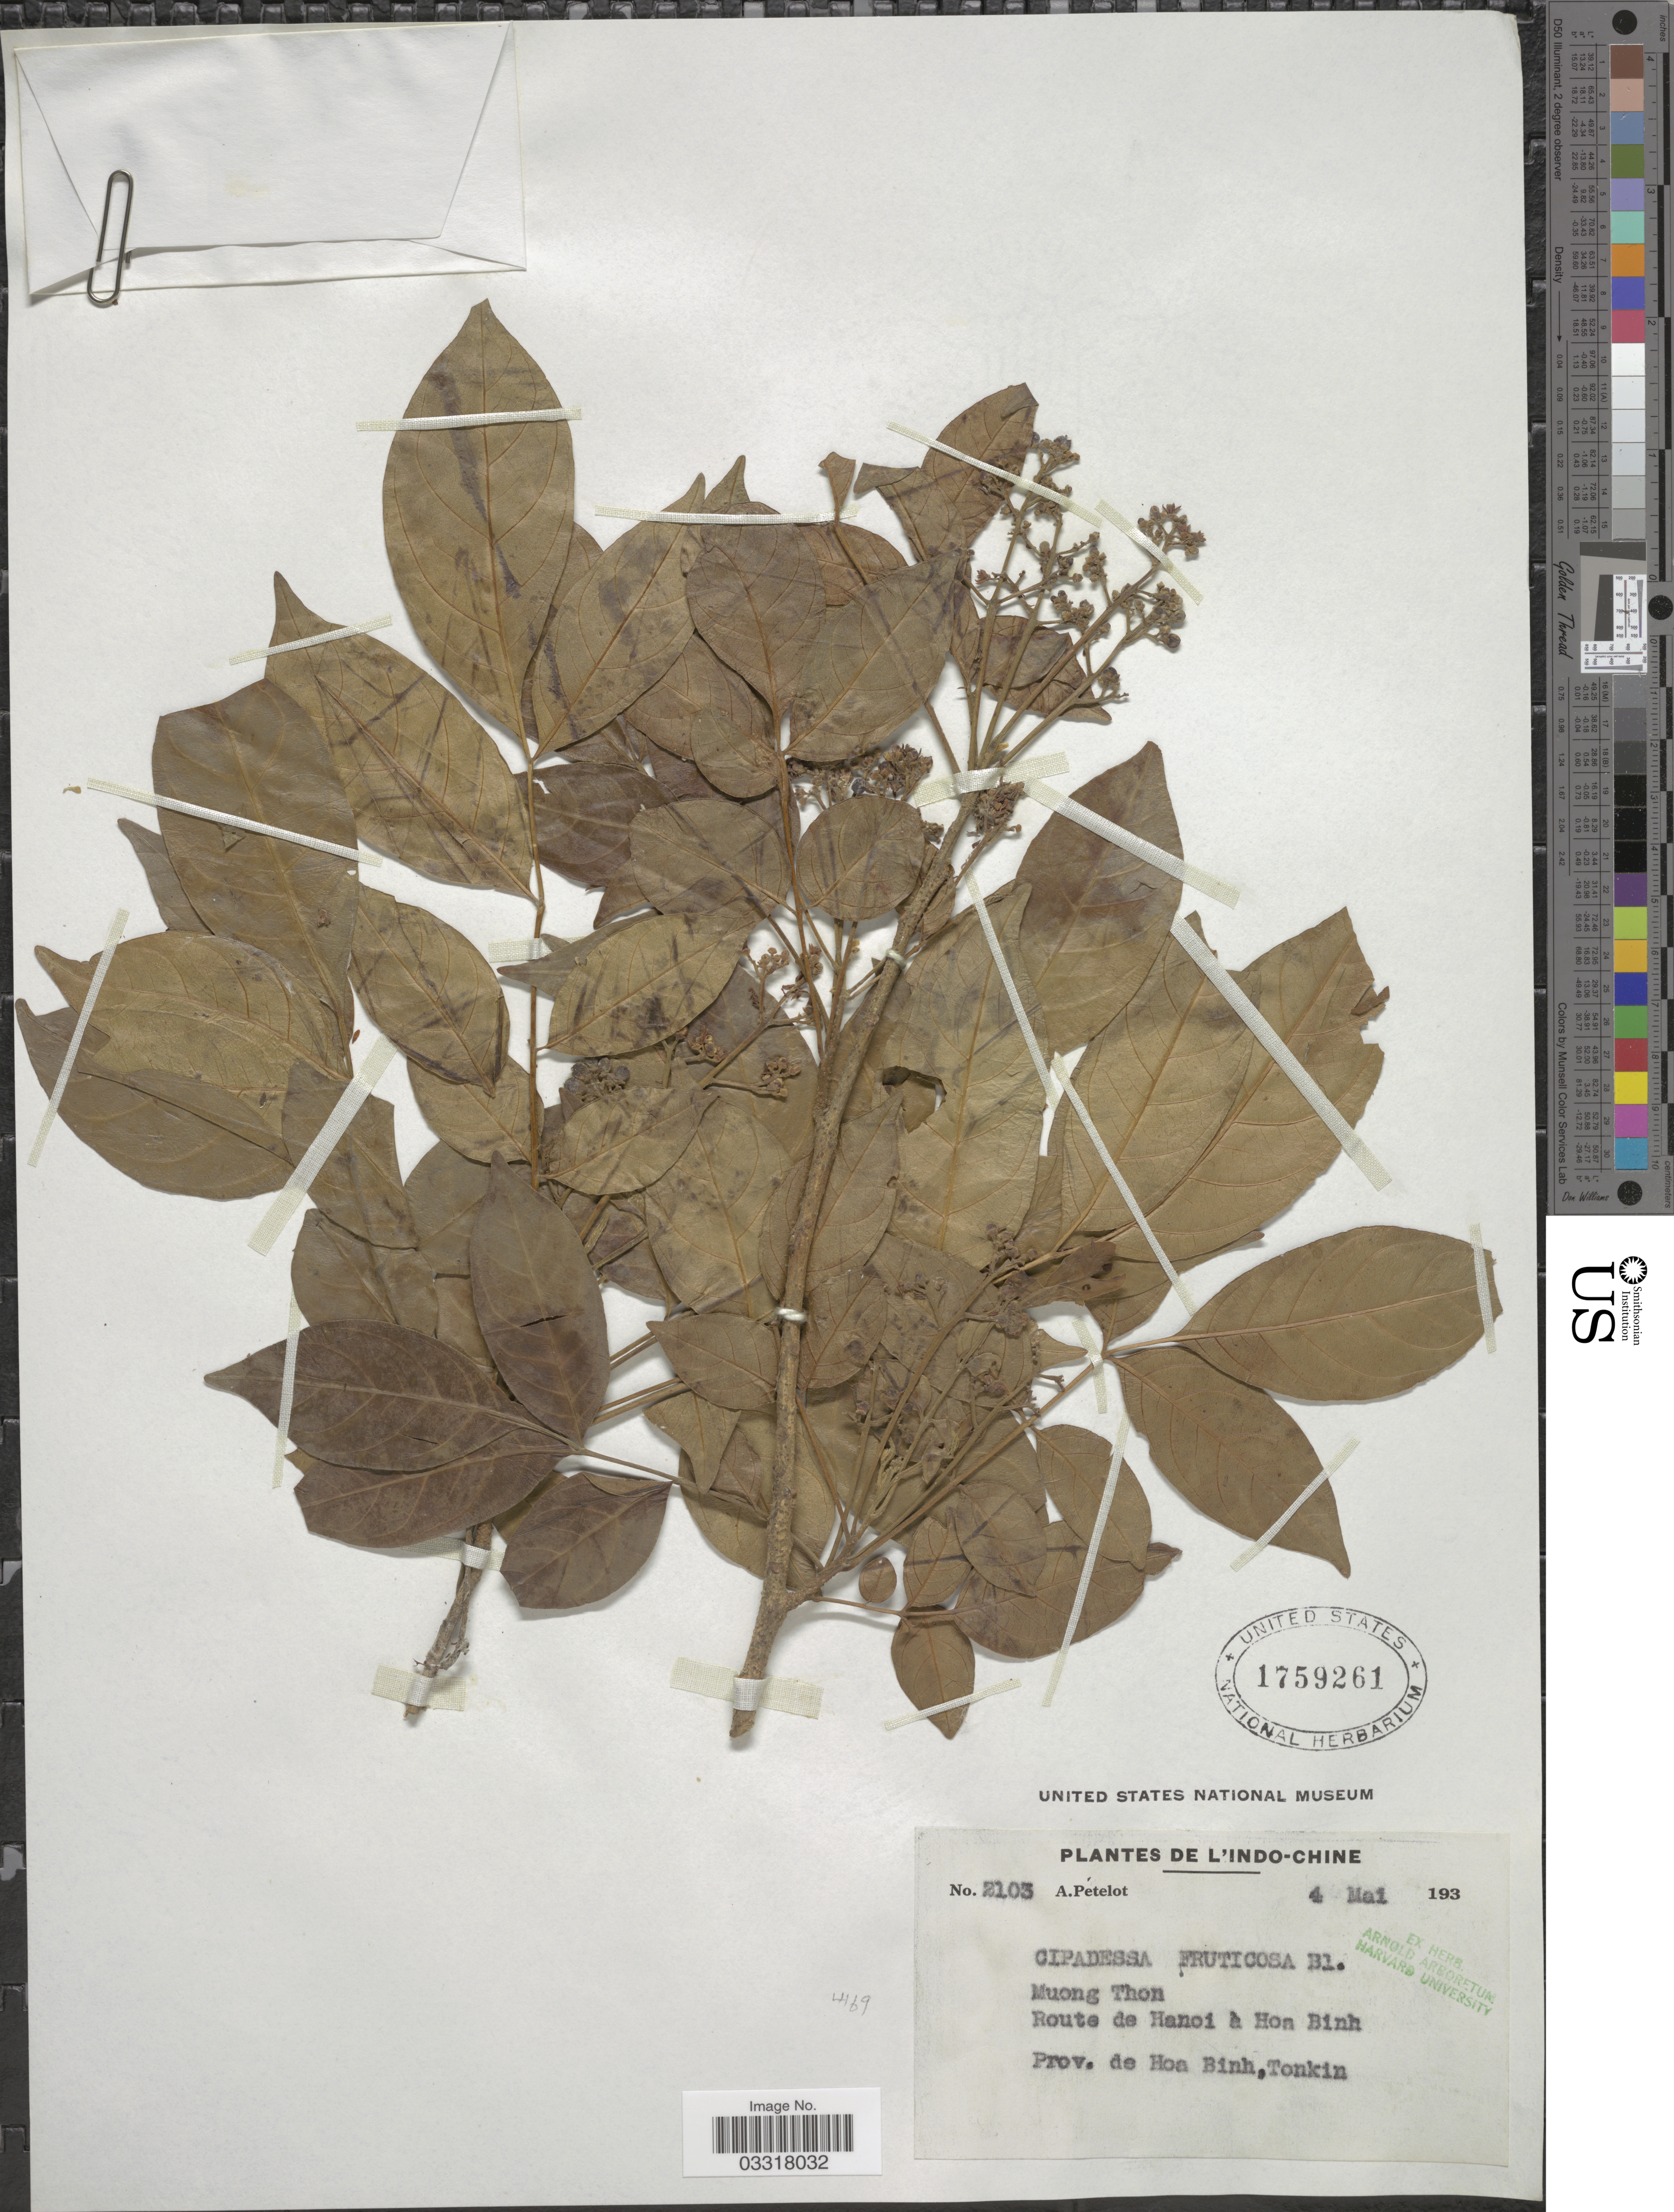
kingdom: Plantae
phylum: Tracheophyta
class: Magnoliopsida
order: Sapindales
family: Meliaceae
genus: Cipadessa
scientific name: Cipadessa baccifera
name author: Miq.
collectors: A. Petelot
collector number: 2103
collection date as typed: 4 Mai 193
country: Vietnam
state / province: Hoa Binh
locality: L'Indio-Chine. Muong Thon. Route de Hanoi à Hon Binh. Tonkin.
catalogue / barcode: US 1759261